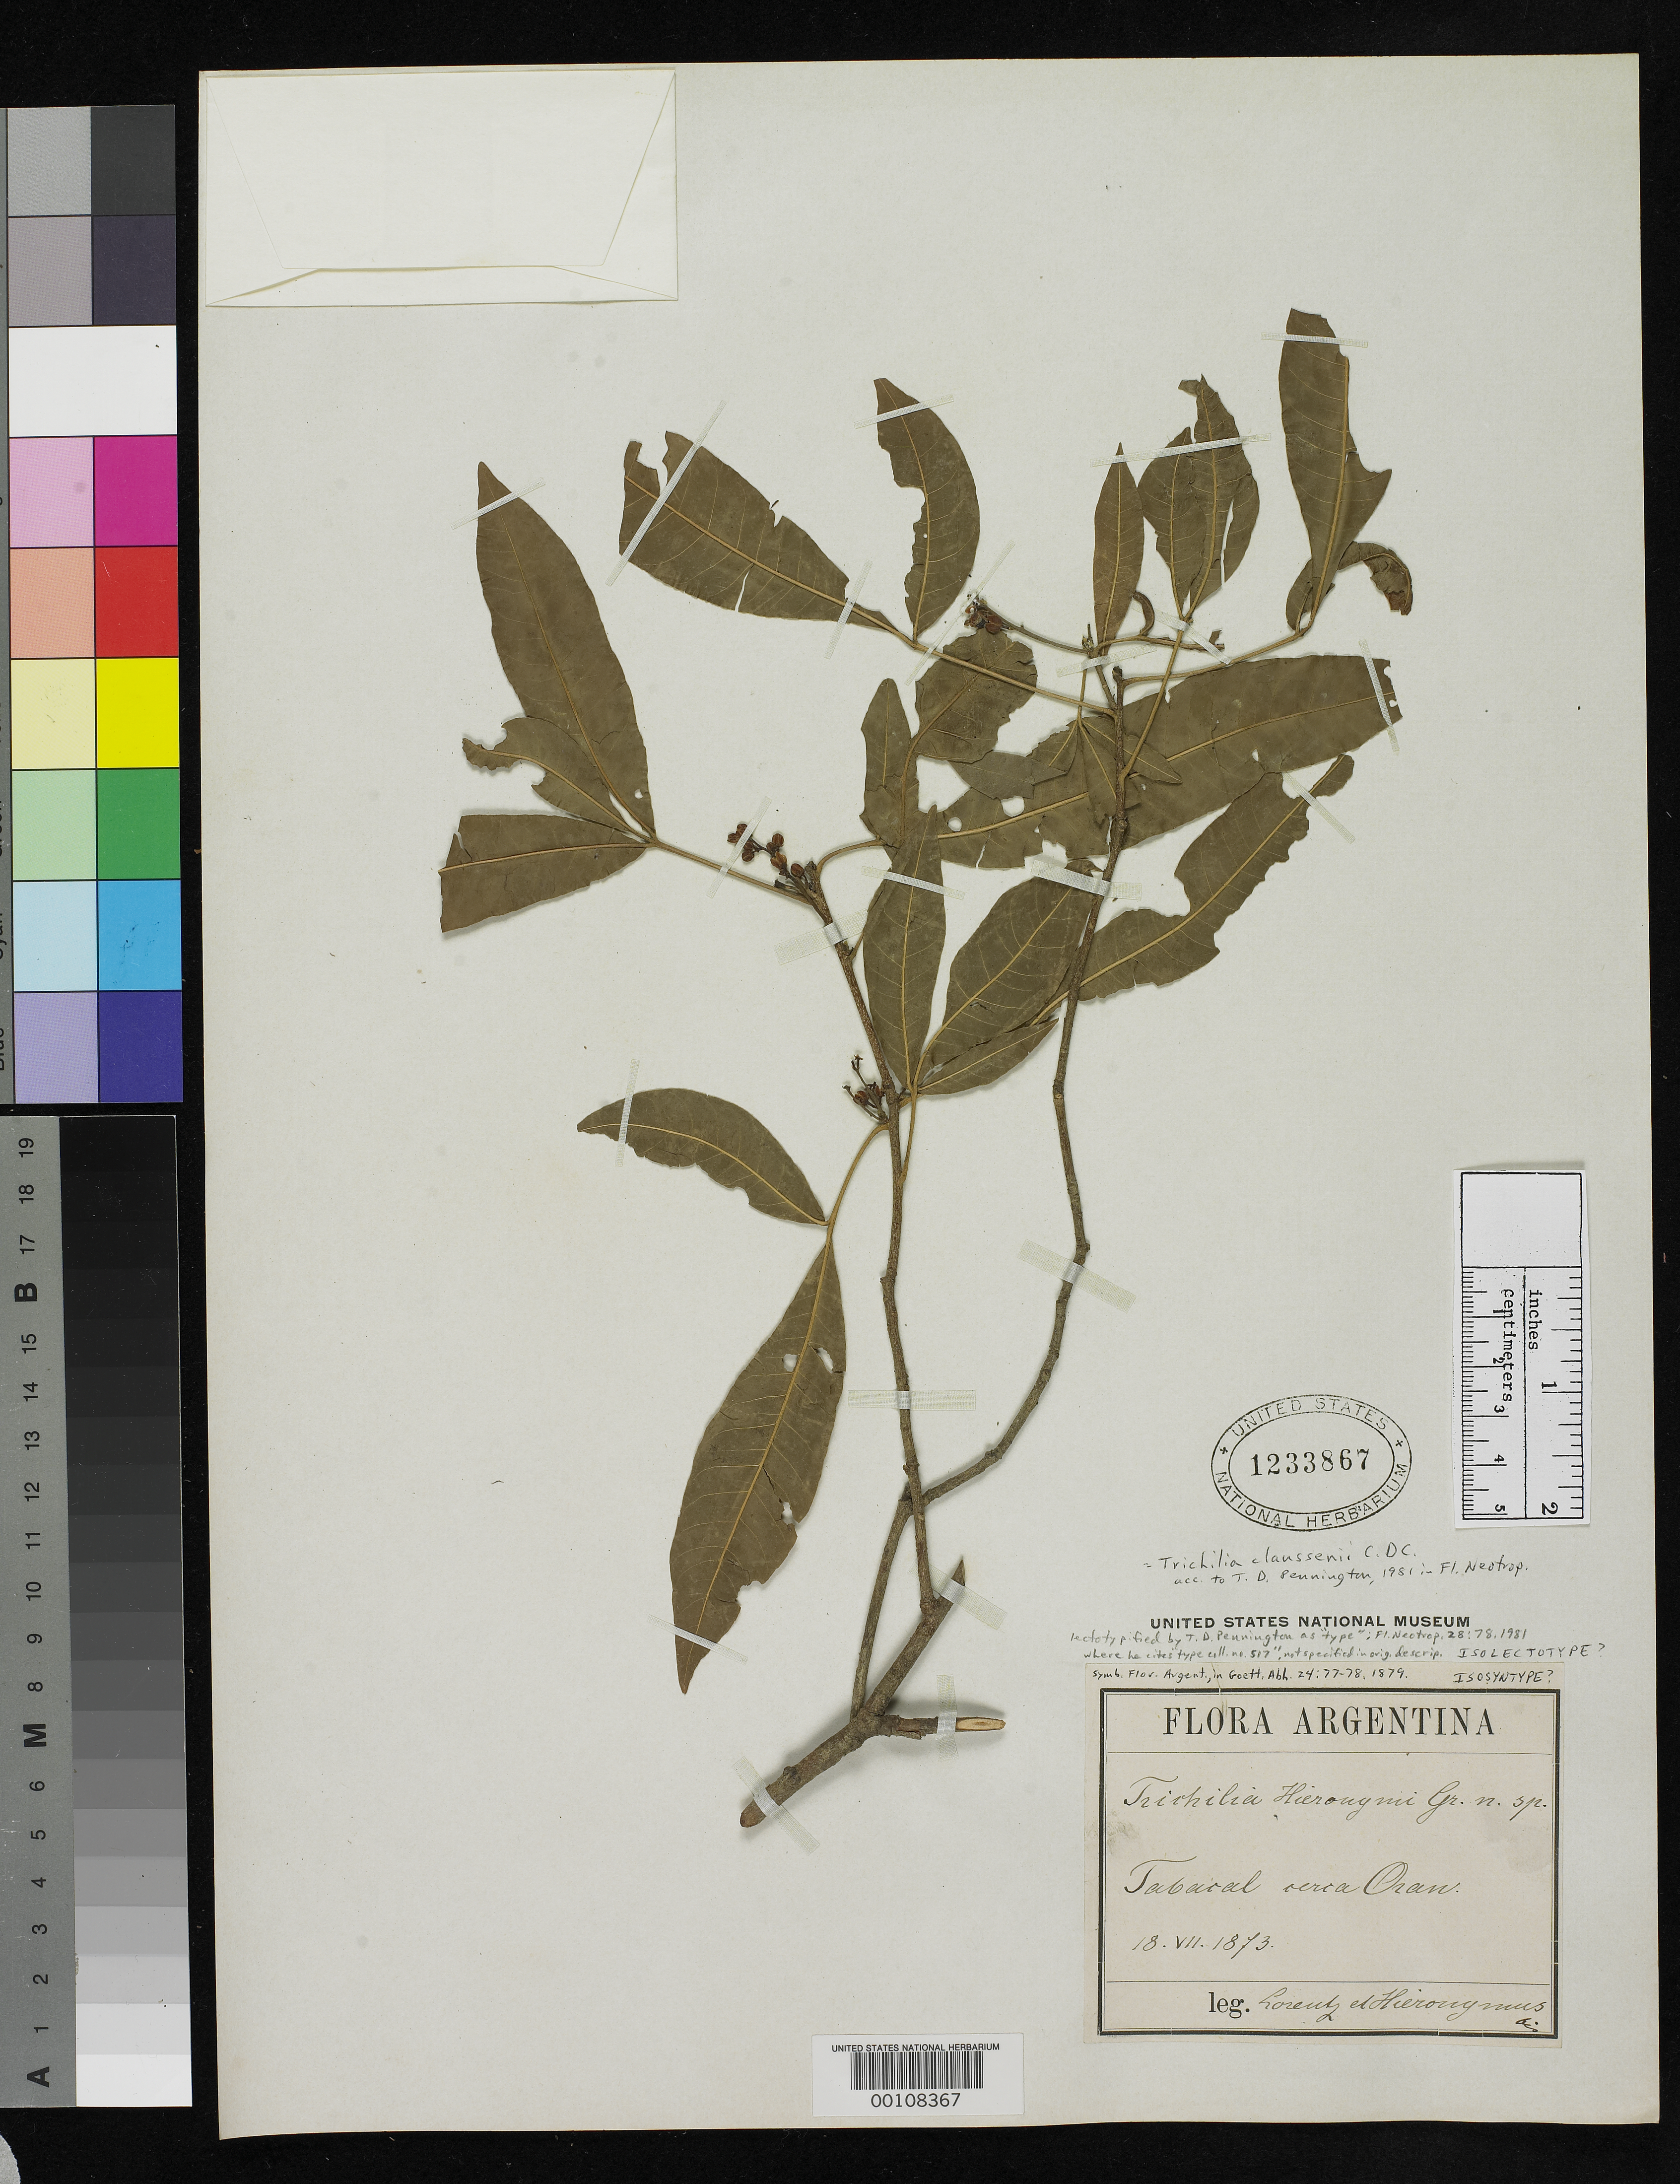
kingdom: Plantae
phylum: Tracheophyta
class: Magnoliopsida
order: Sapindales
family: Meliaceae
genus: Trichilia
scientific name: Trichilia hieronymi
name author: Griseb.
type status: Isolectotype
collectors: P. G. Lorentz & G. H. Hieronymus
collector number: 517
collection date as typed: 18 Jul 1873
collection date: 1873-07-18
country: Argentina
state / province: Salta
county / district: Orán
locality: Tabaccal, Oran.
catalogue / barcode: US 1233867